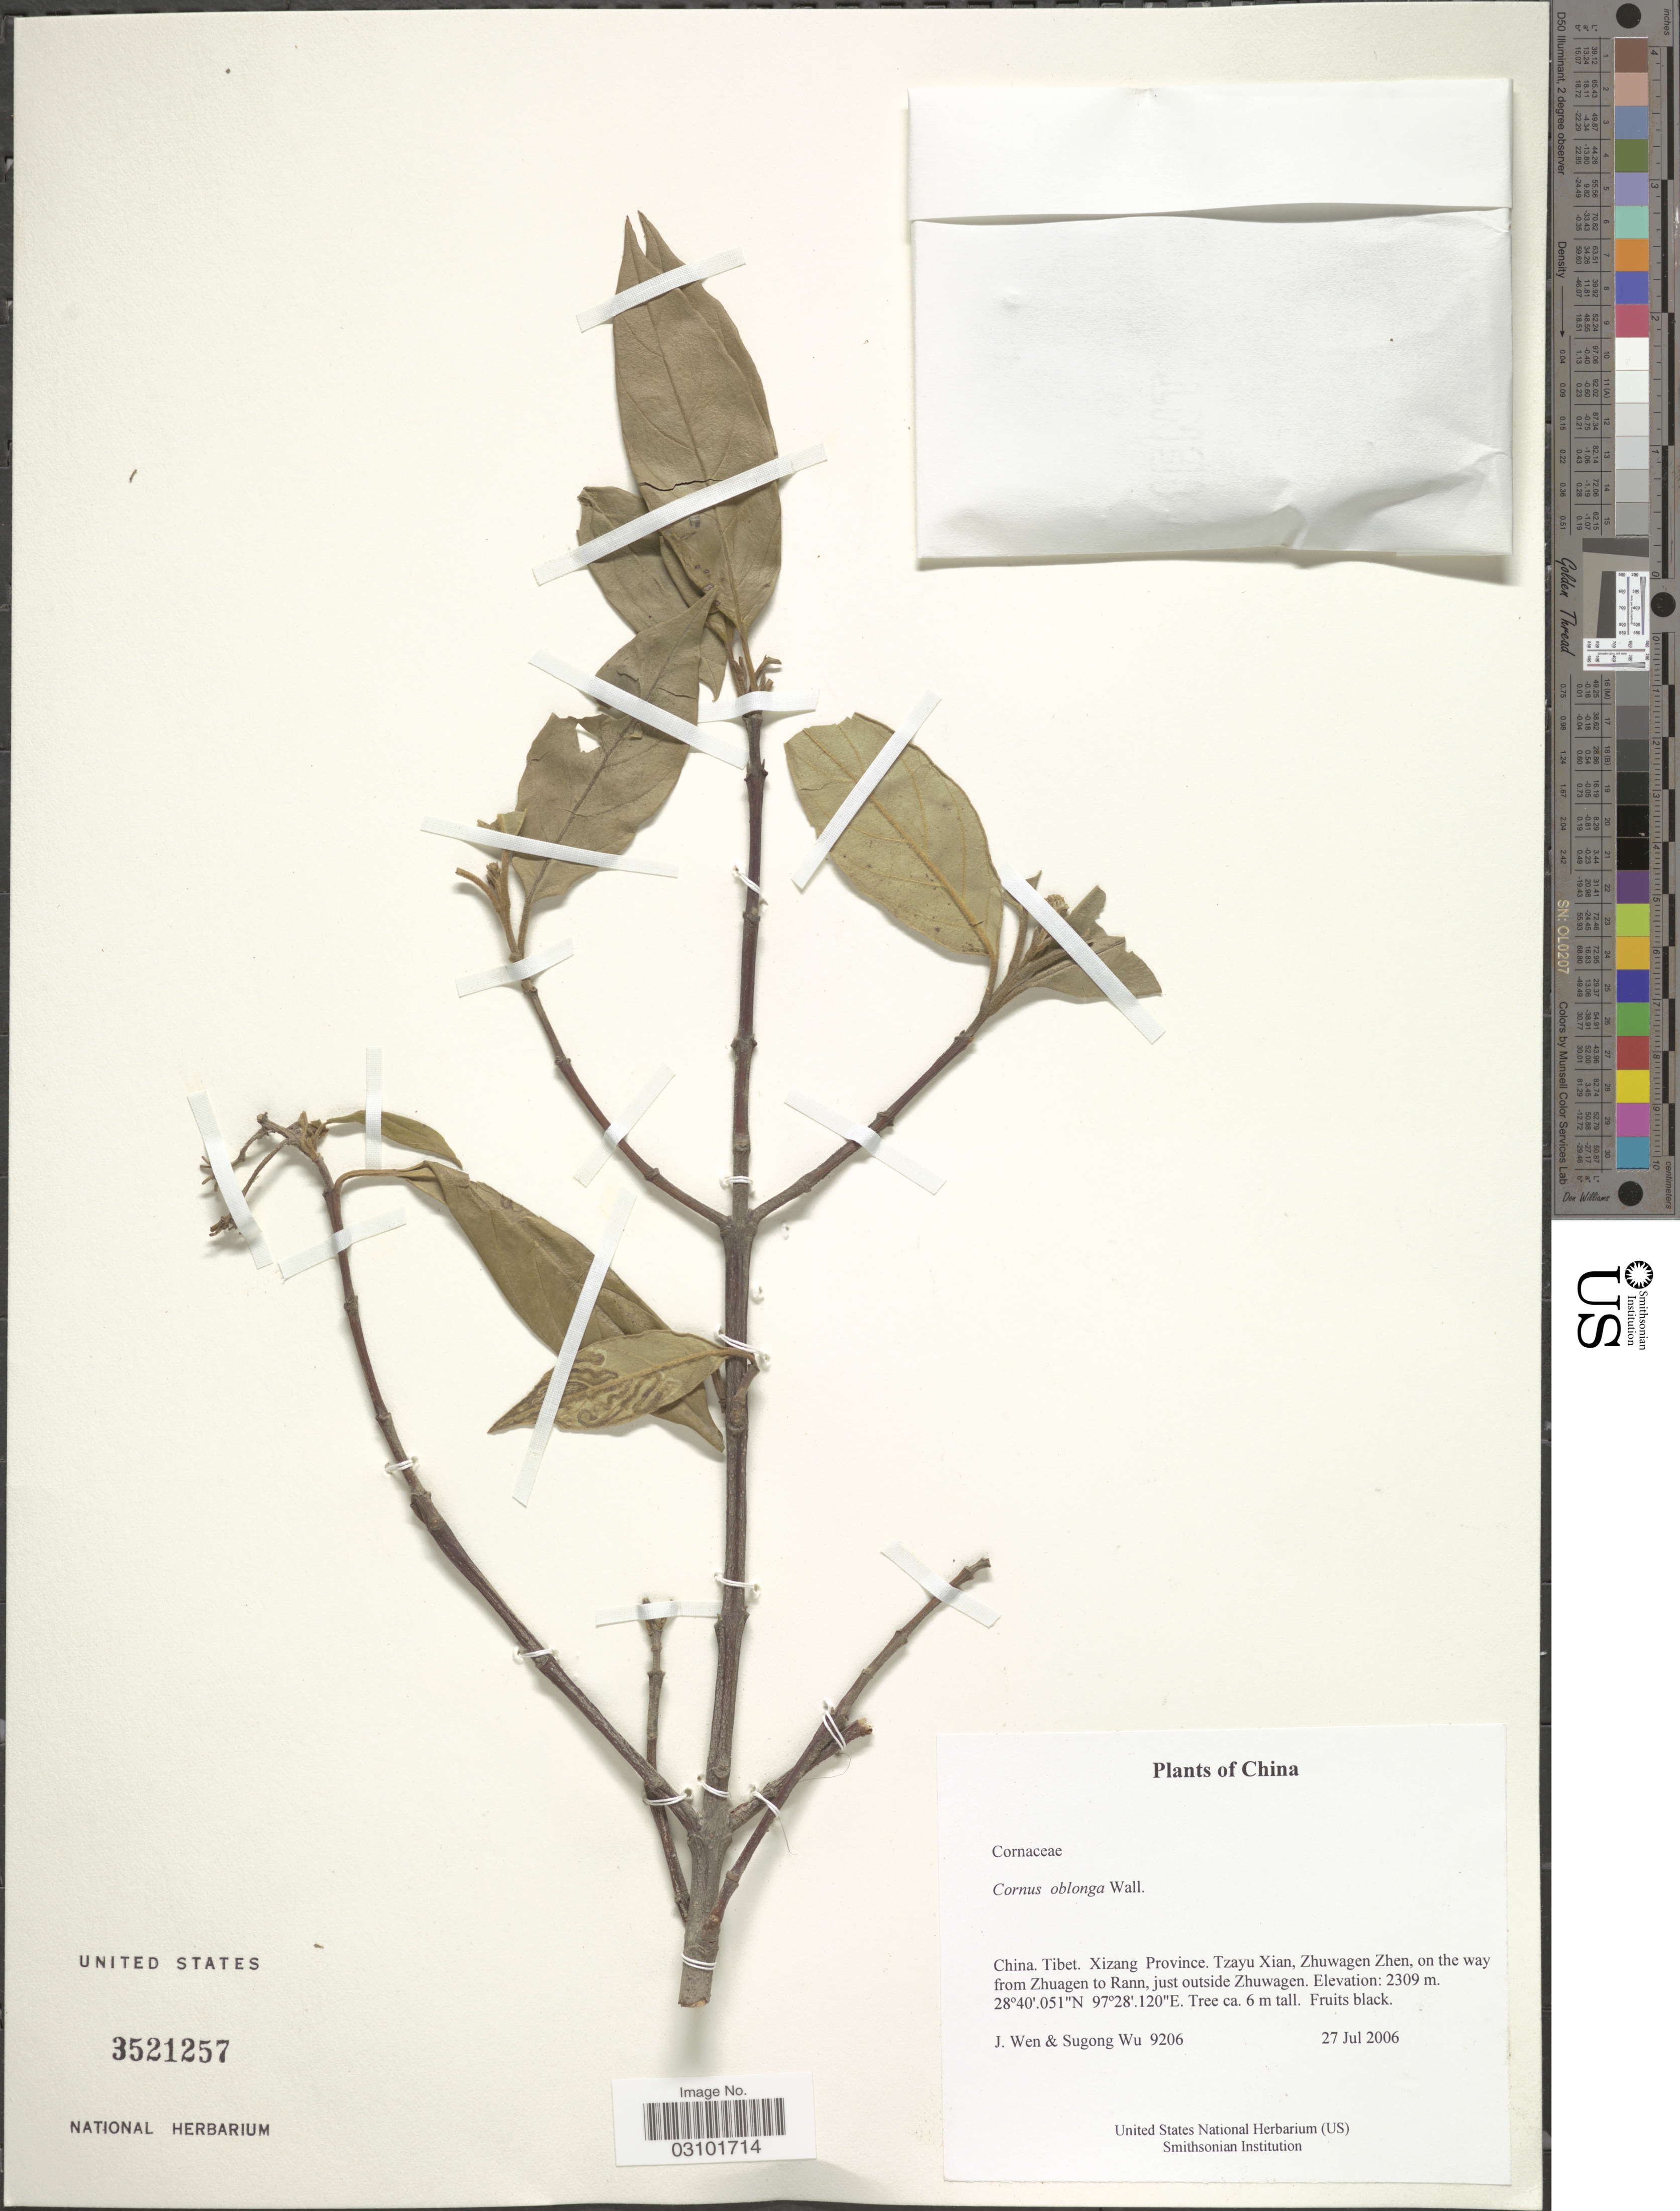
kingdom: Plantae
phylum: Tracheophyta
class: Magnoliopsida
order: Cornales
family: Cornaceae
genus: Cornus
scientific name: Cornus oblonga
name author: Wall.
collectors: J. Wen & Sugong Wu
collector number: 9206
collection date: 2006-07-27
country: China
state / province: Xizang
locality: Tibet. Xizang Province. Tzayu Xian, Zhuwagen Zhen, on the way from Zhuagen to Rann, just outside Zhuwagen.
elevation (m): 2309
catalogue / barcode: US 3521257